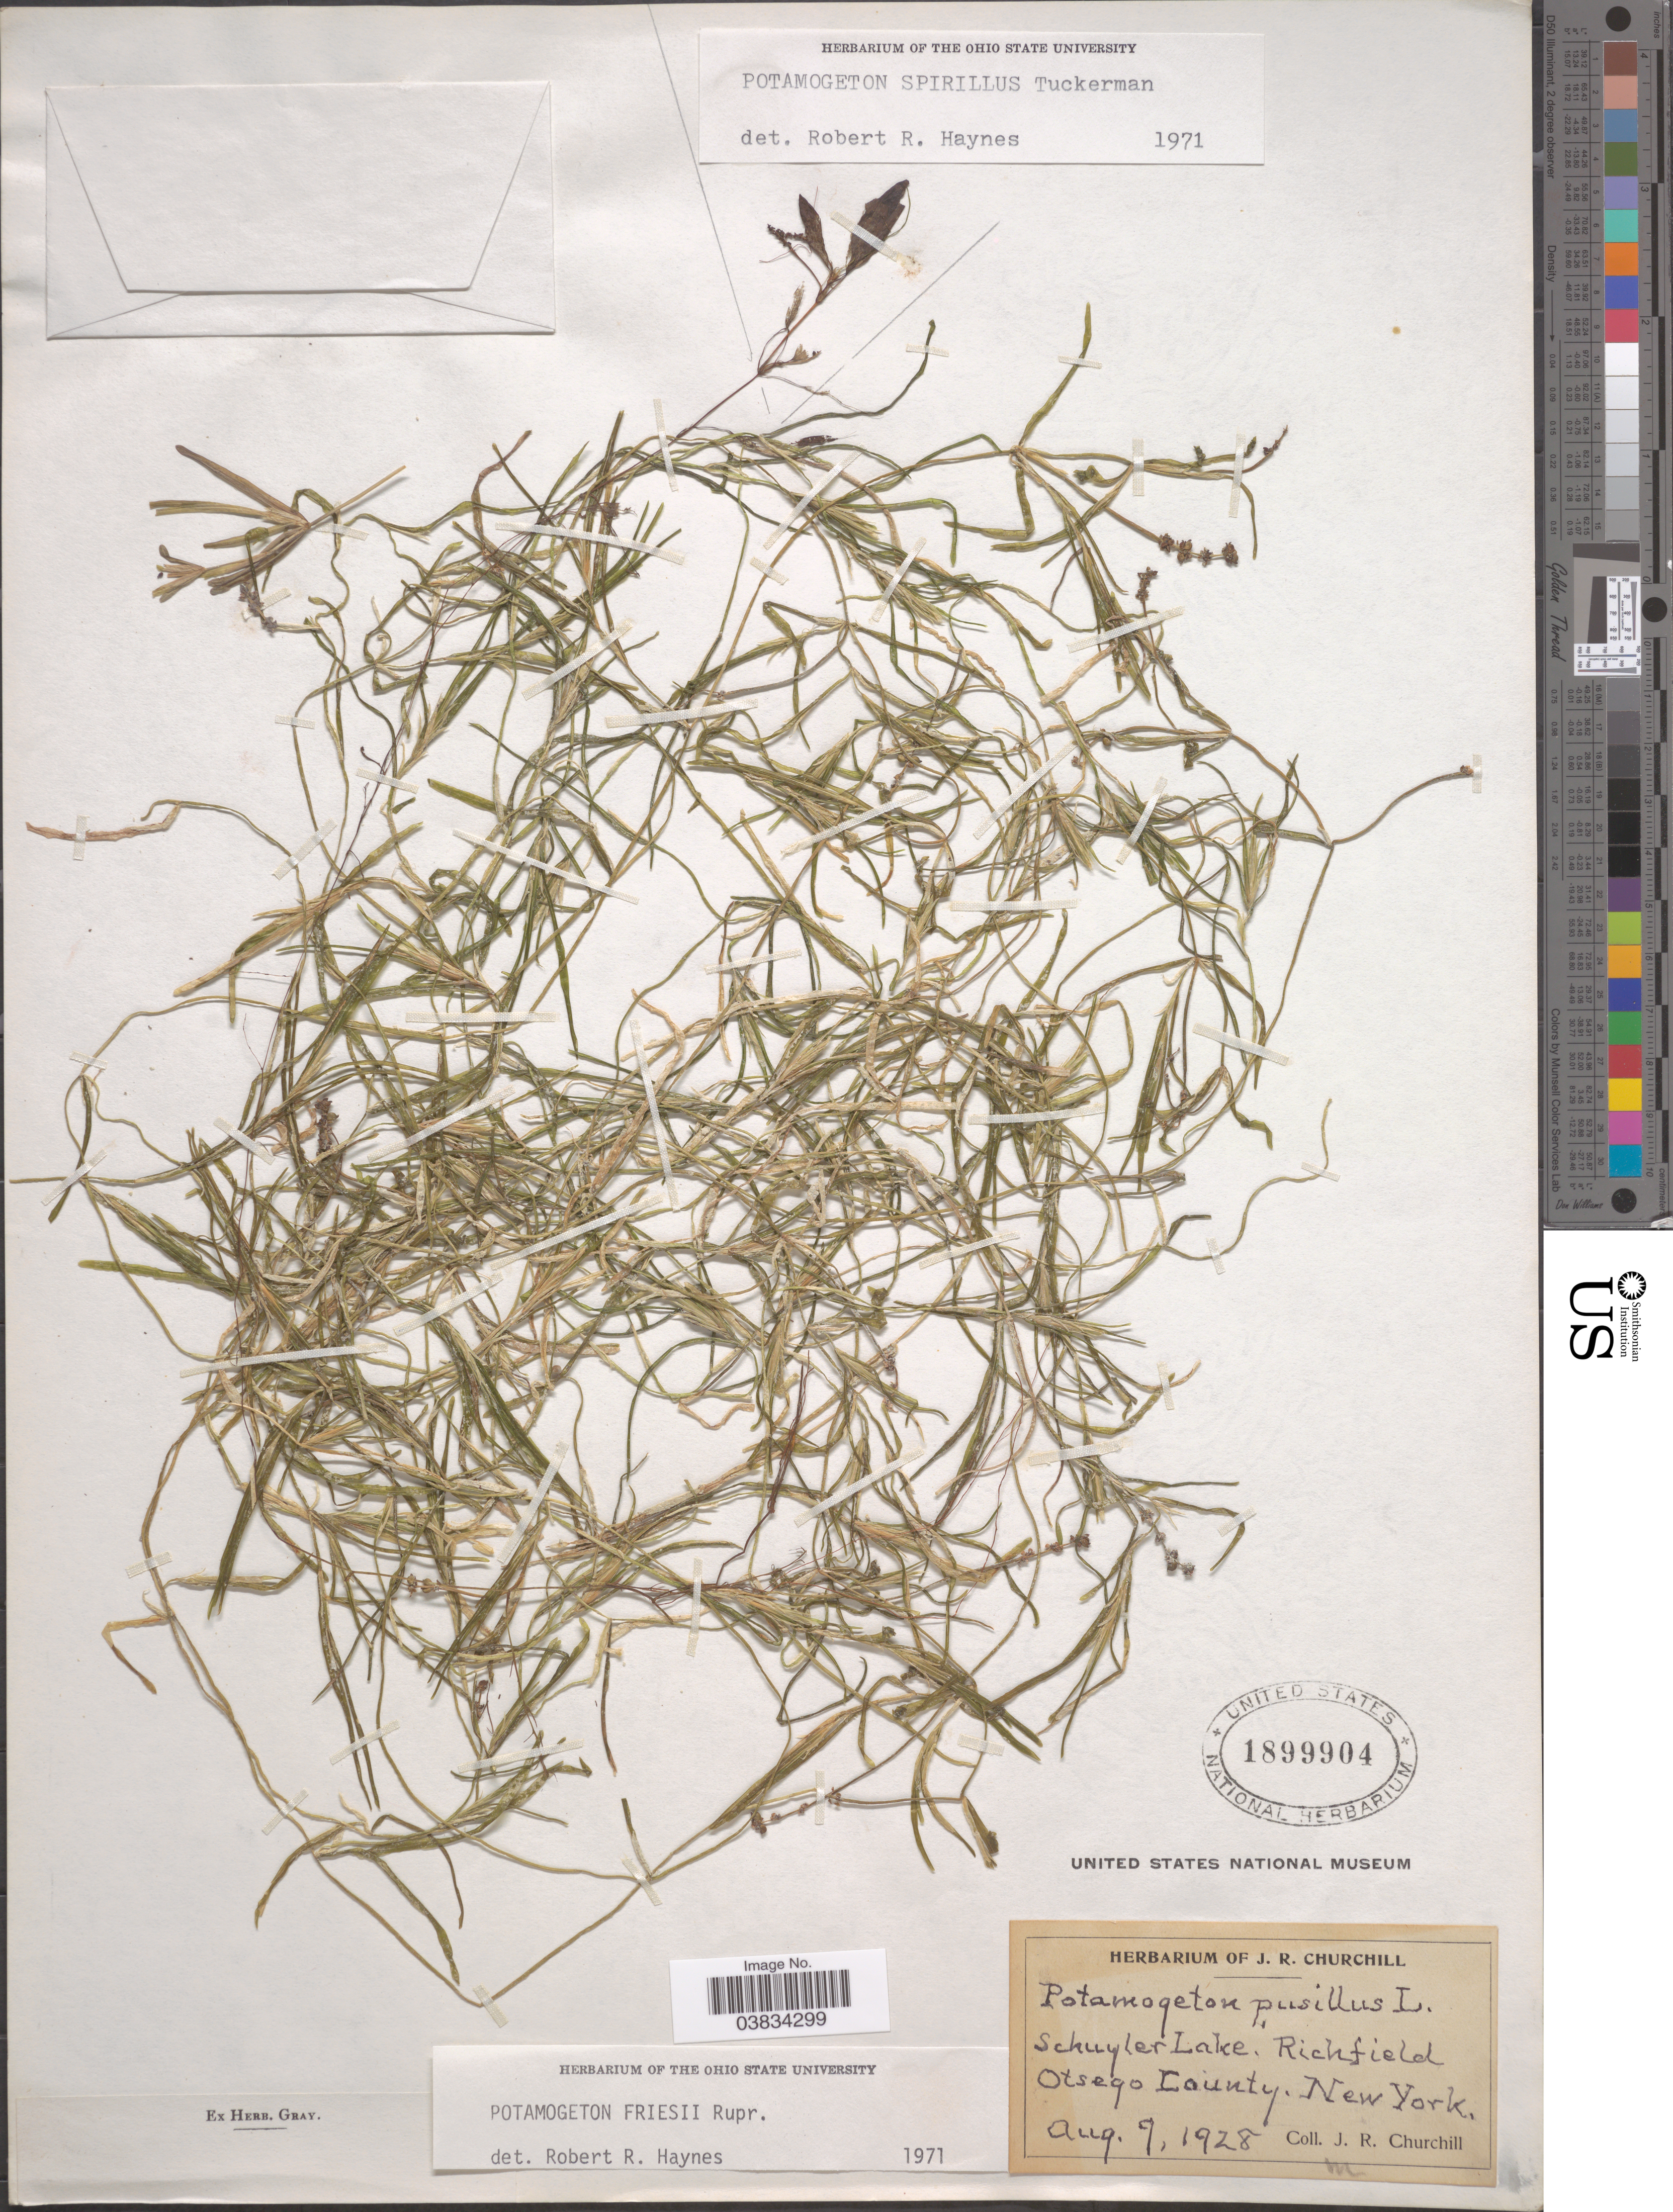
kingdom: Plantae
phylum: Tracheophyta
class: Liliopsida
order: Alismatales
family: Potamogetonaceae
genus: Potamogeton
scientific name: Potamogeton friesii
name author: Rupr.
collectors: J. Churchill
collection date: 1928-08-09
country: United States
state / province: New York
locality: Schuyler Lake, Richfield Otsego County.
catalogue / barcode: US 1899904